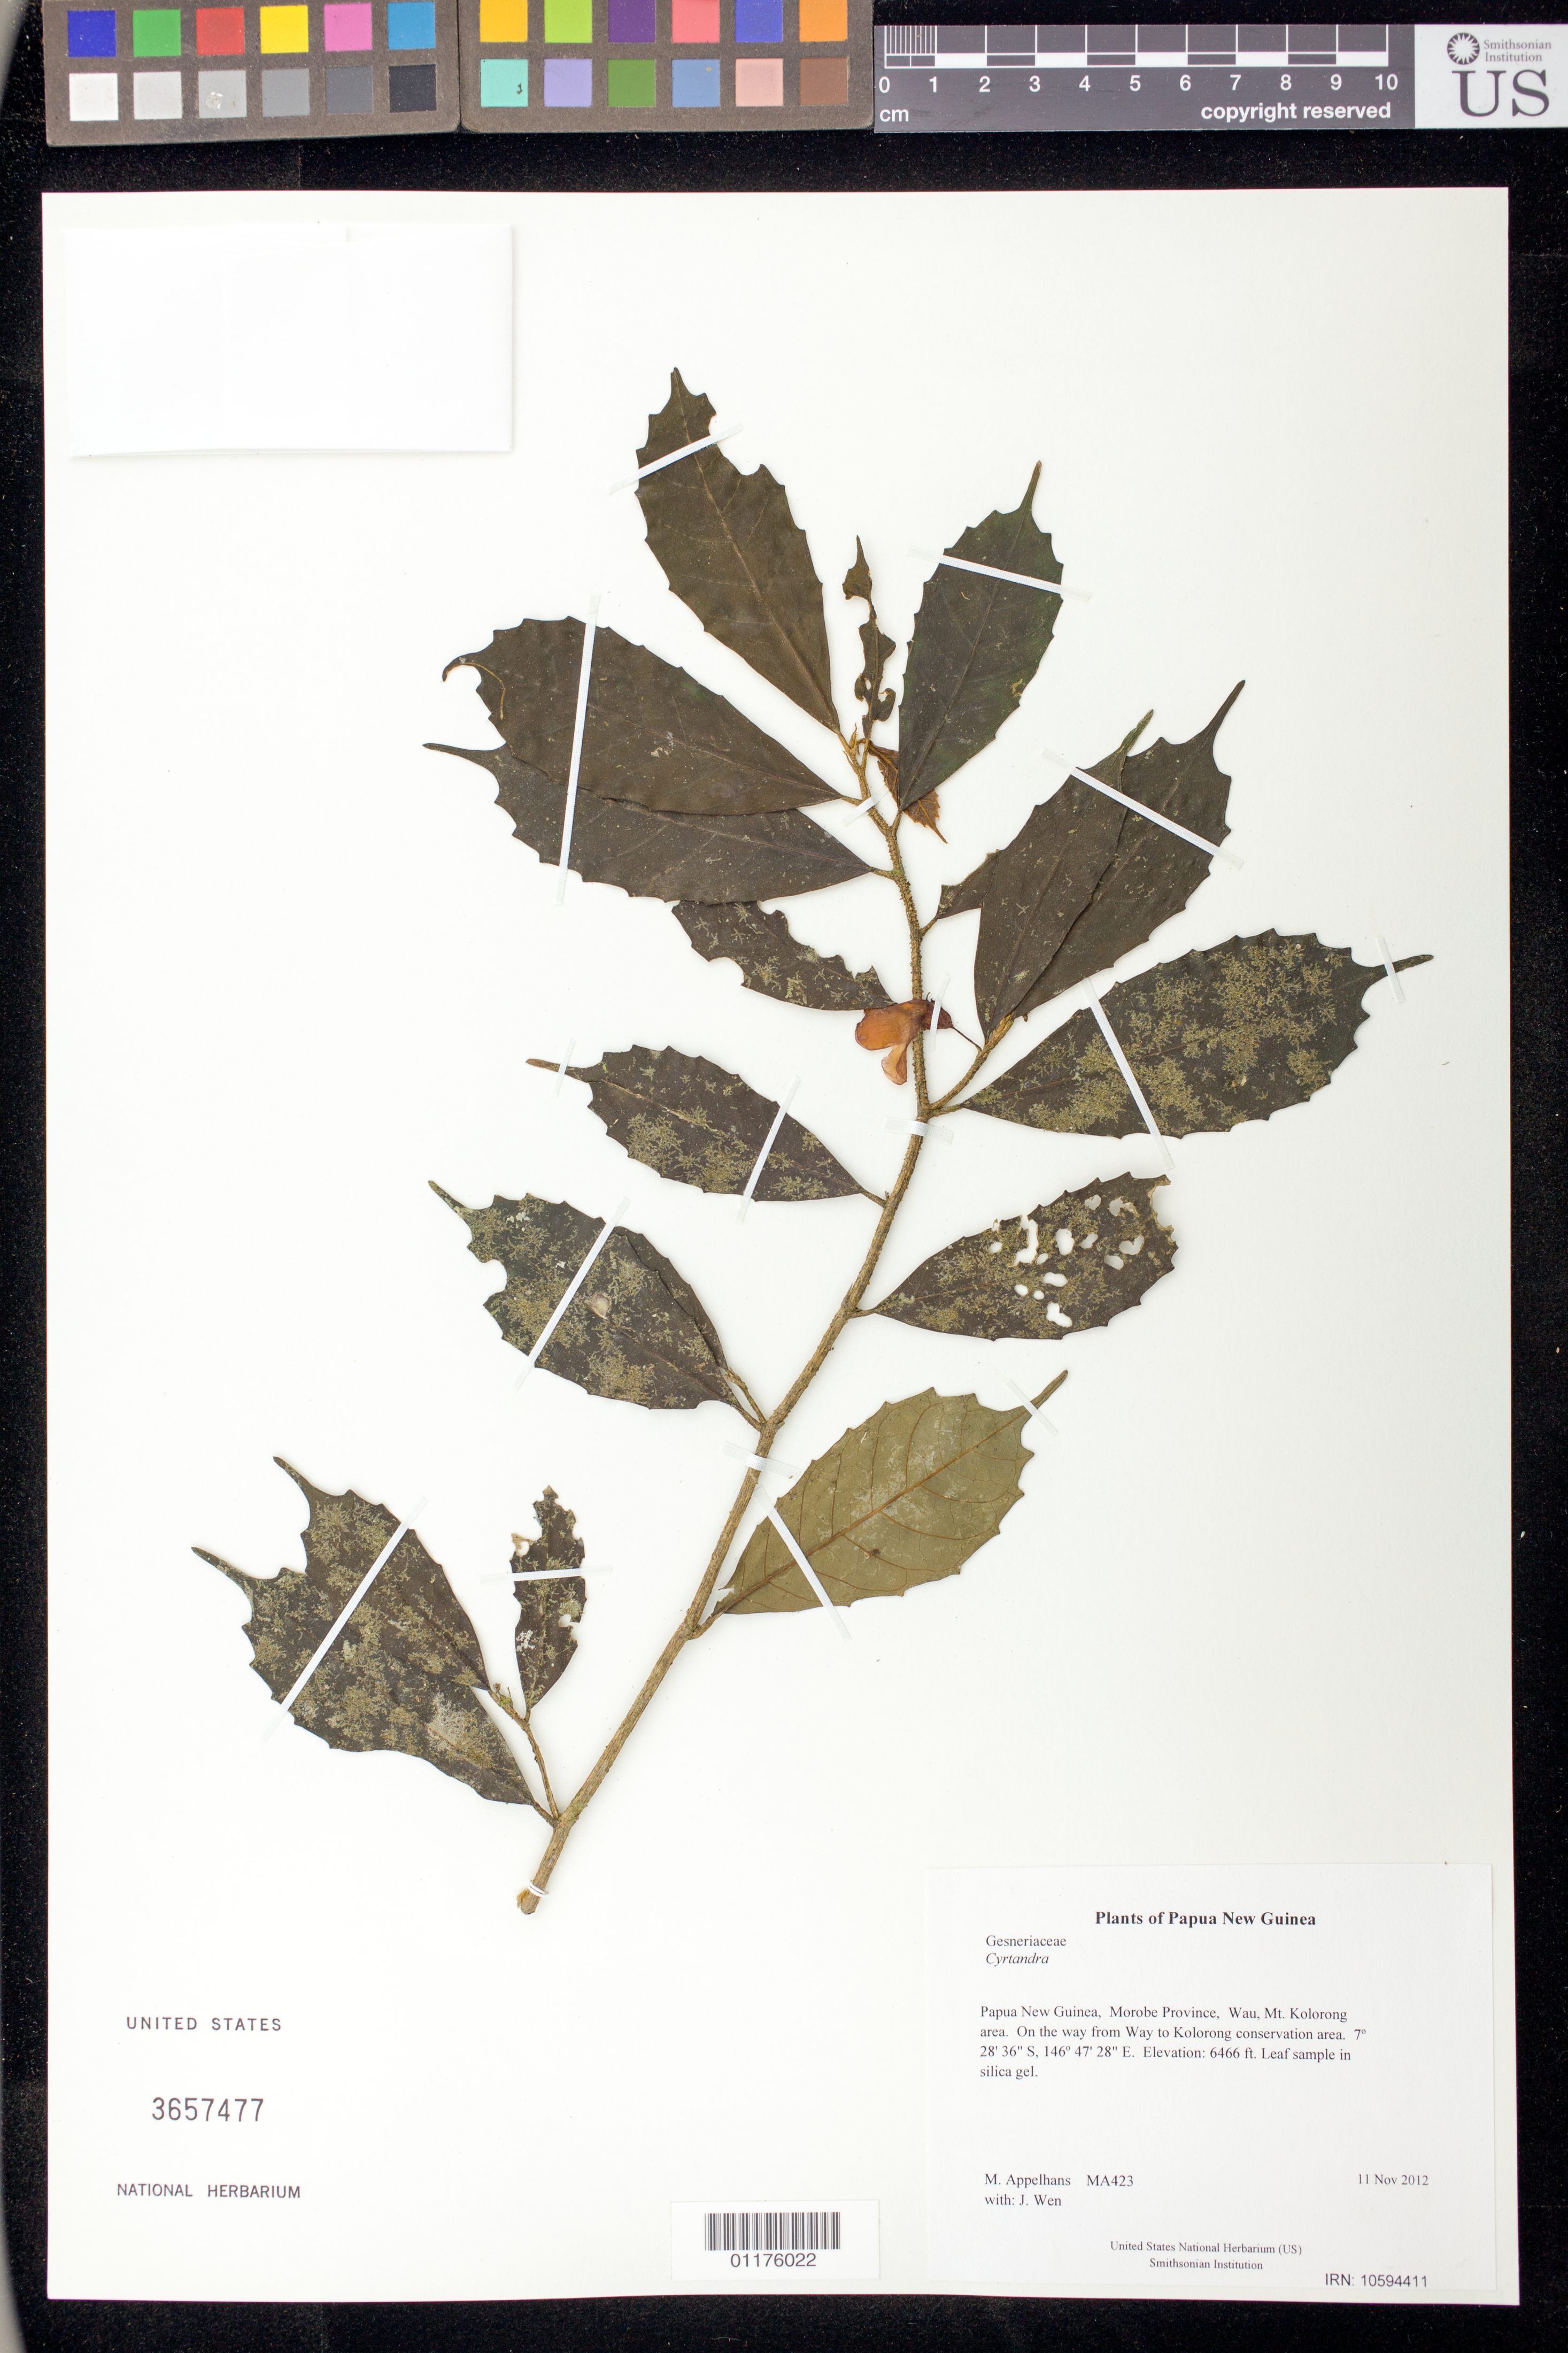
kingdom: Plantae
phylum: Tracheophyta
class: Magnoliopsida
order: Lamiales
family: Gesneriaceae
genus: Cyrtandra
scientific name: Cyrtandra sp.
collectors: J. Wen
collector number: MA423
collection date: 2012-11-11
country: Papua New Guinea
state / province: Morobe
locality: Wau, Mt. Kolorong area. On the way from Way to Kolorong conservation area.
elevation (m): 1971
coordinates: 7 28.600 S, 146 47.468 E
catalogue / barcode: US 3657477